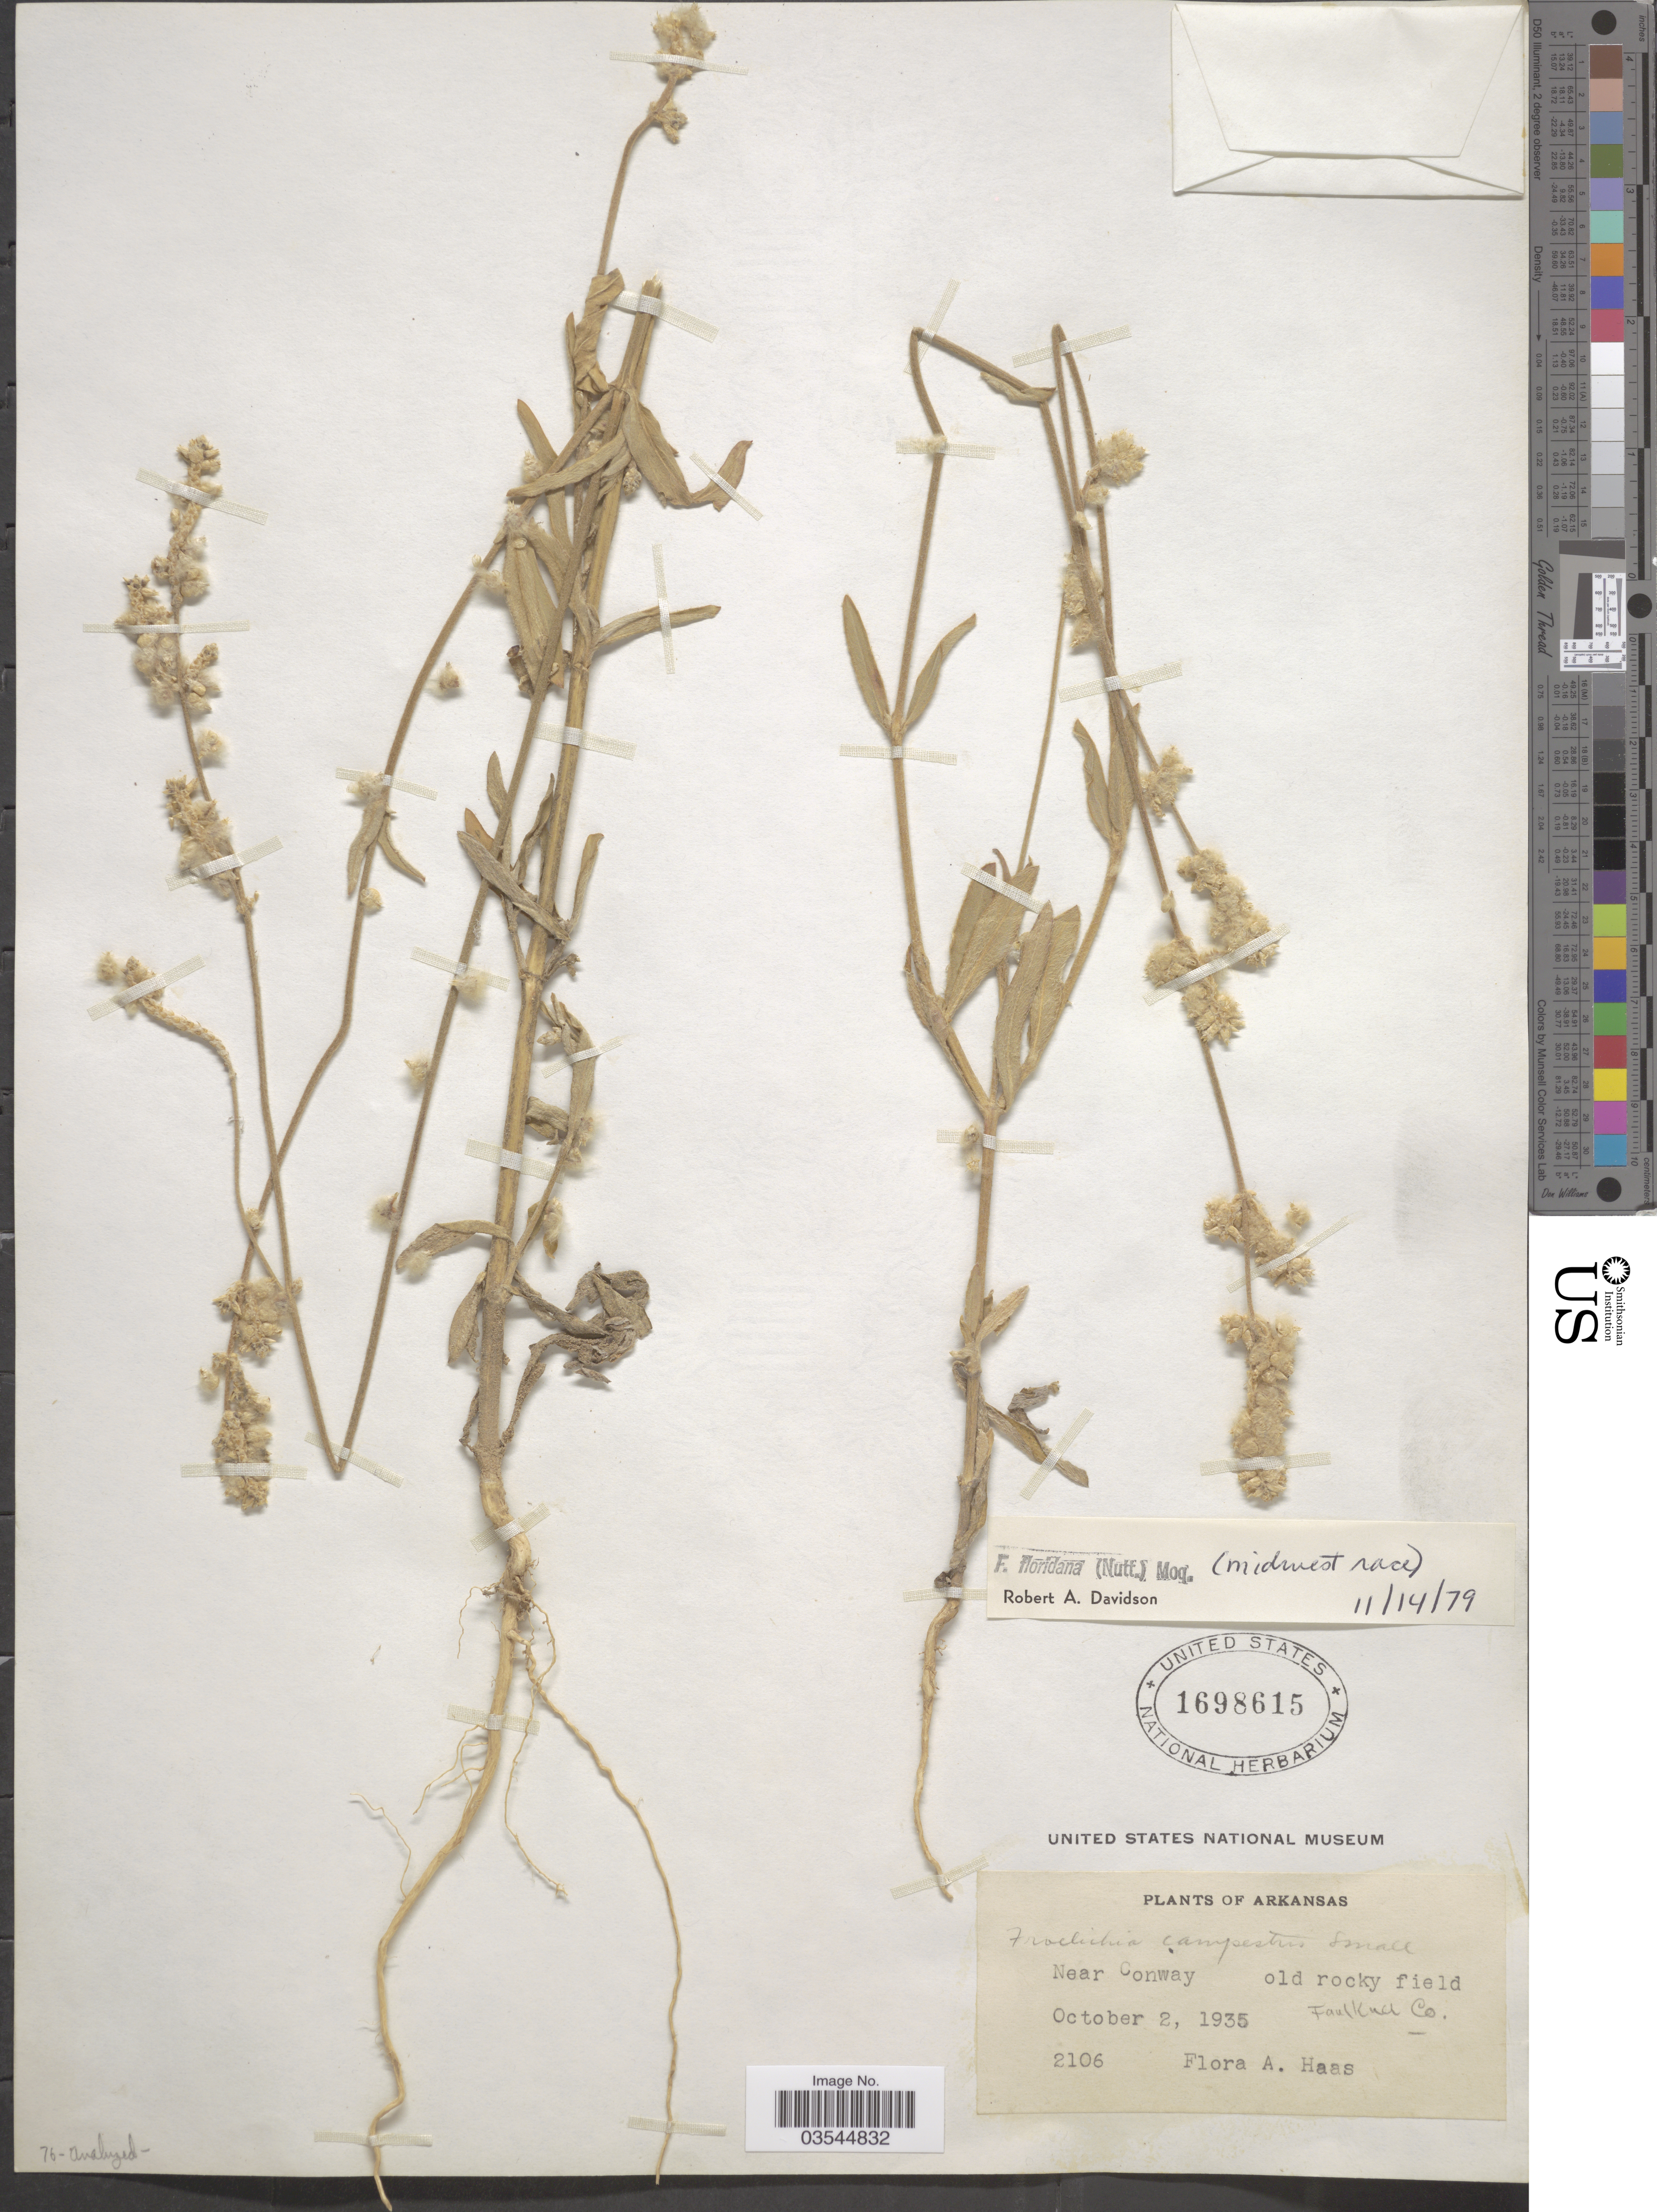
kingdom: Plantae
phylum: Tracheophyta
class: Magnoliopsida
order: Caryophyllales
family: Amaranthaceae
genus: Froelichia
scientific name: Froelichia floridana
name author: (Nutt.) Moq.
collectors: F. A. Haas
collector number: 2106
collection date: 1935-10-02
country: United States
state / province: Arkansas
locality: Near Conway. Faulkner Co.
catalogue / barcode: US 1698615